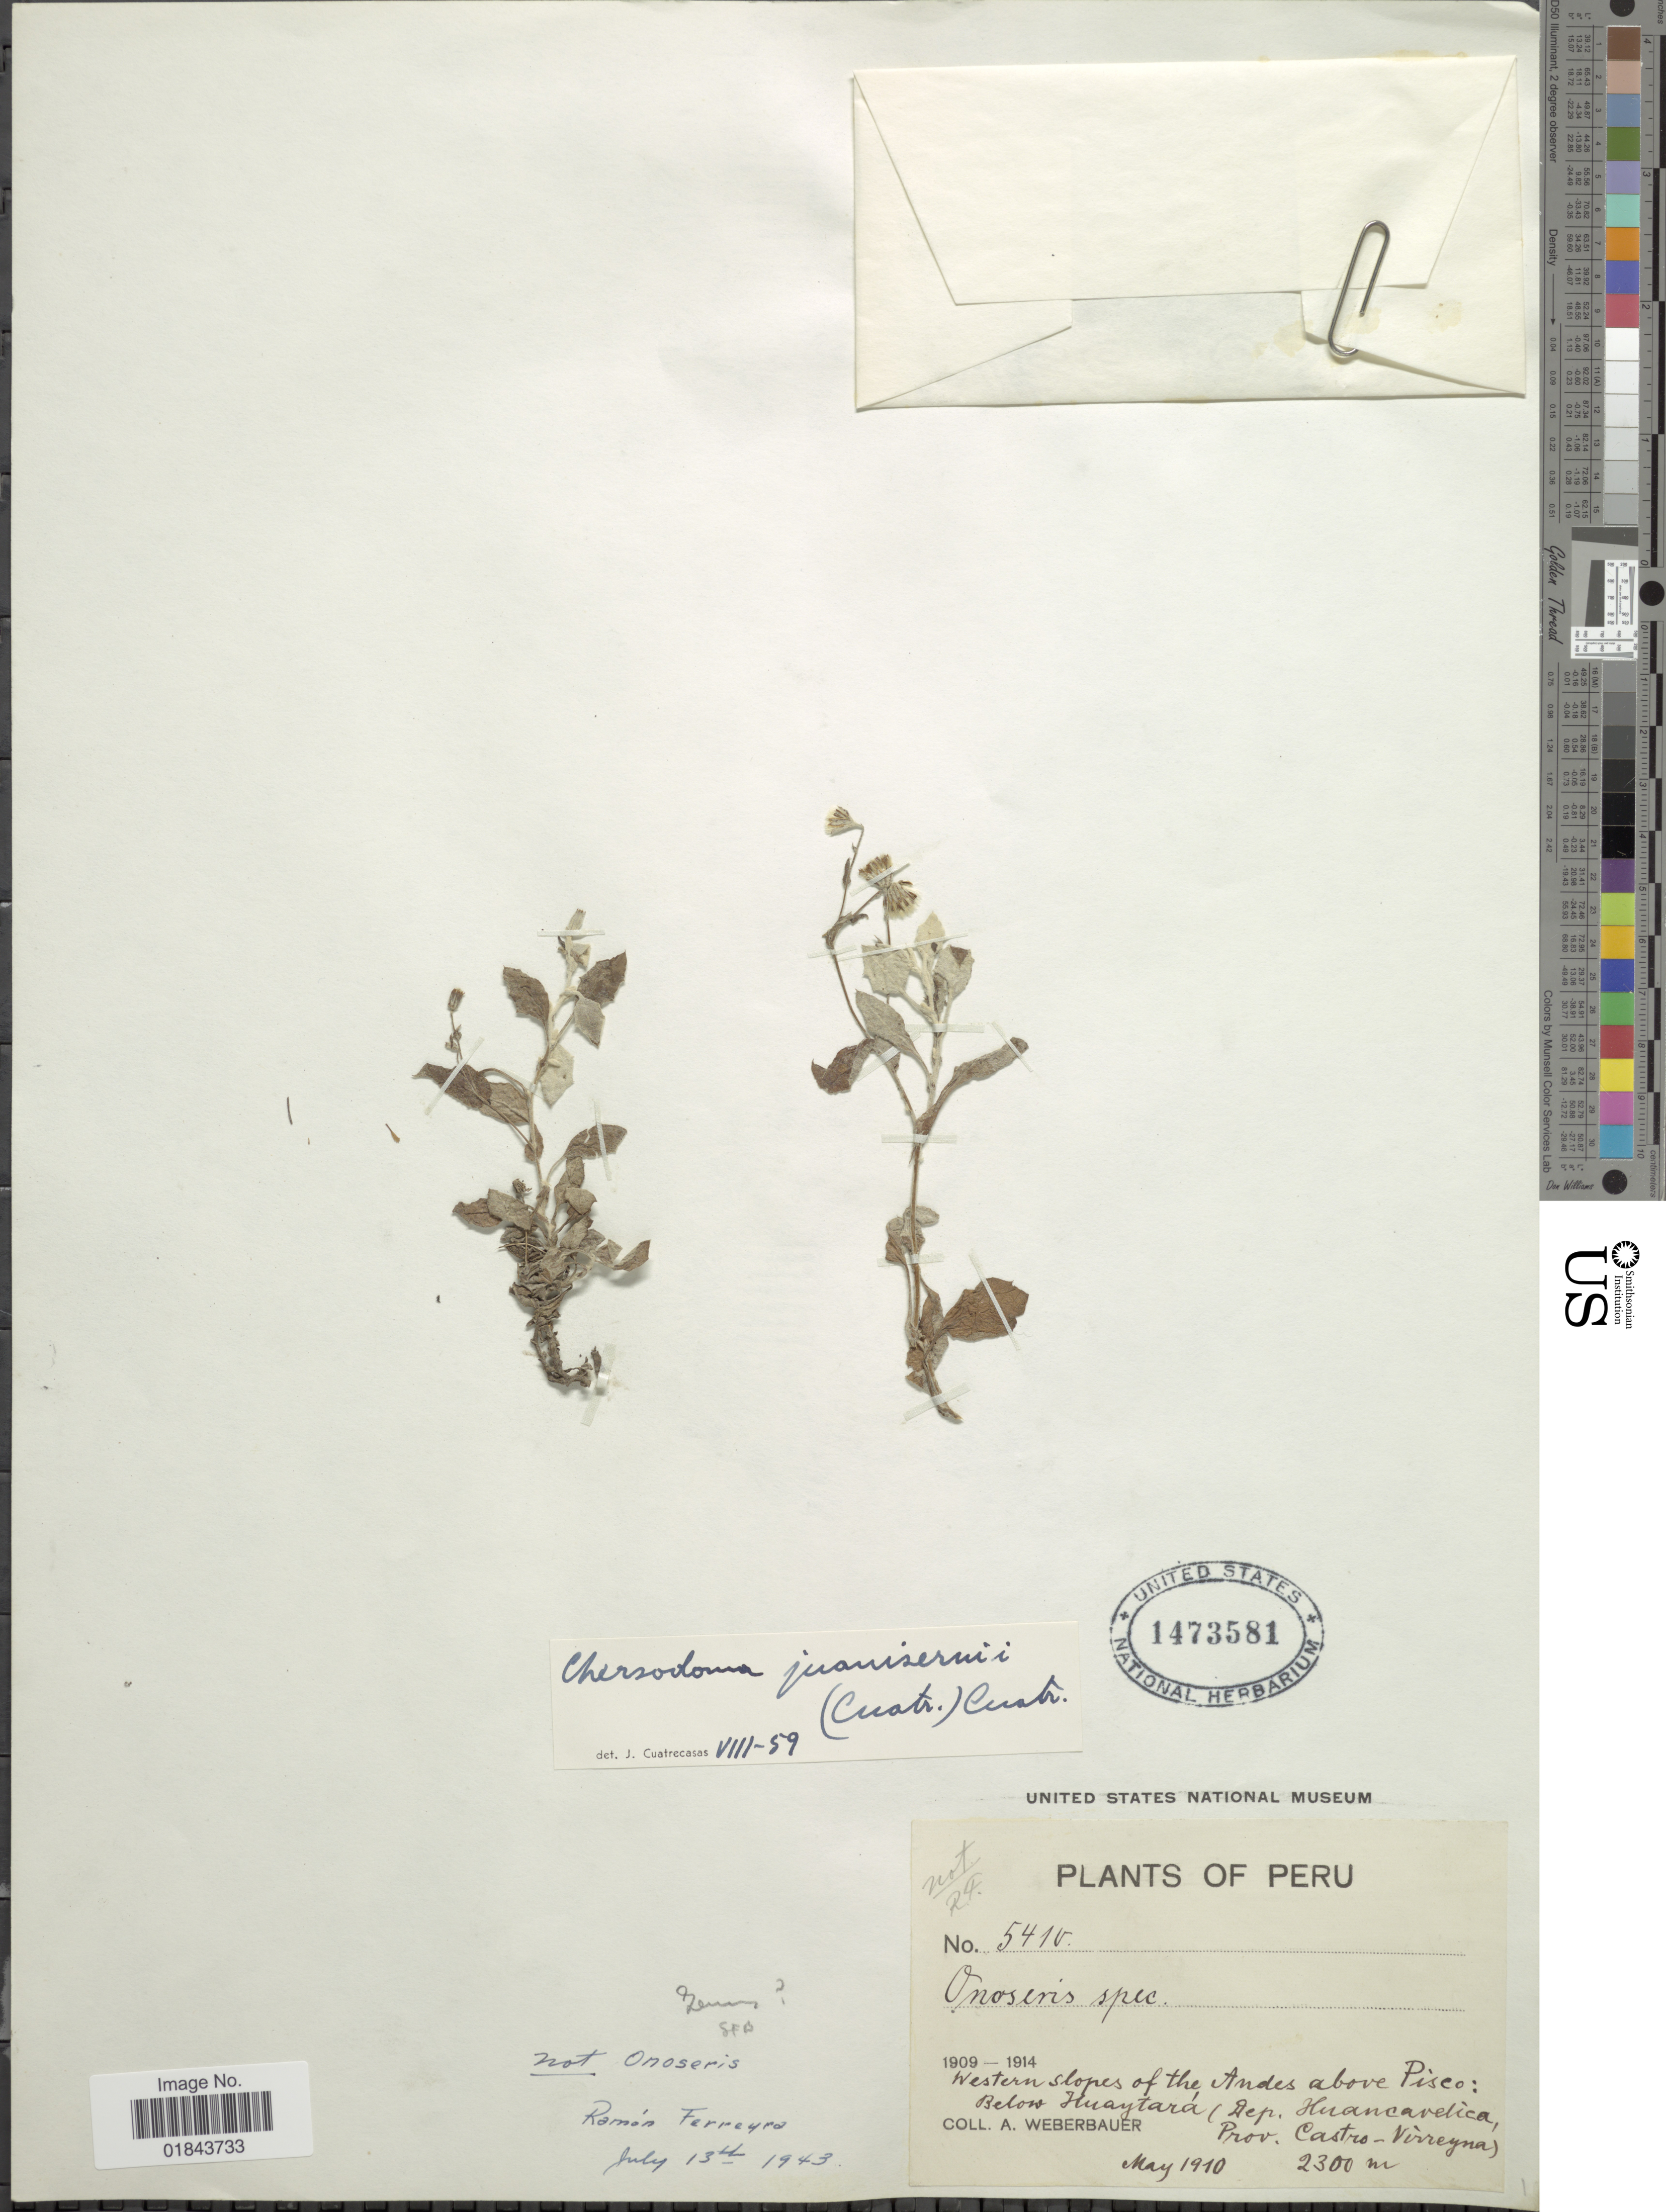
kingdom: Plantae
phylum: Tracheophyta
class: Magnoliopsida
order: Asterales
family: Asteraceae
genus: Chersodoma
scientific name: Chersodoma juanisernii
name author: (Cuatrec.) Cuatrec.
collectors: A. Weberbauer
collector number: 5410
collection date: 1910-05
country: Peru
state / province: Huancavelica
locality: Western slopes of the Andes above Pisco: Below Huaytara (Dep. Huancavelica, Prov. Castro-Virreyna)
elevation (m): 2300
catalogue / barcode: US 1473581